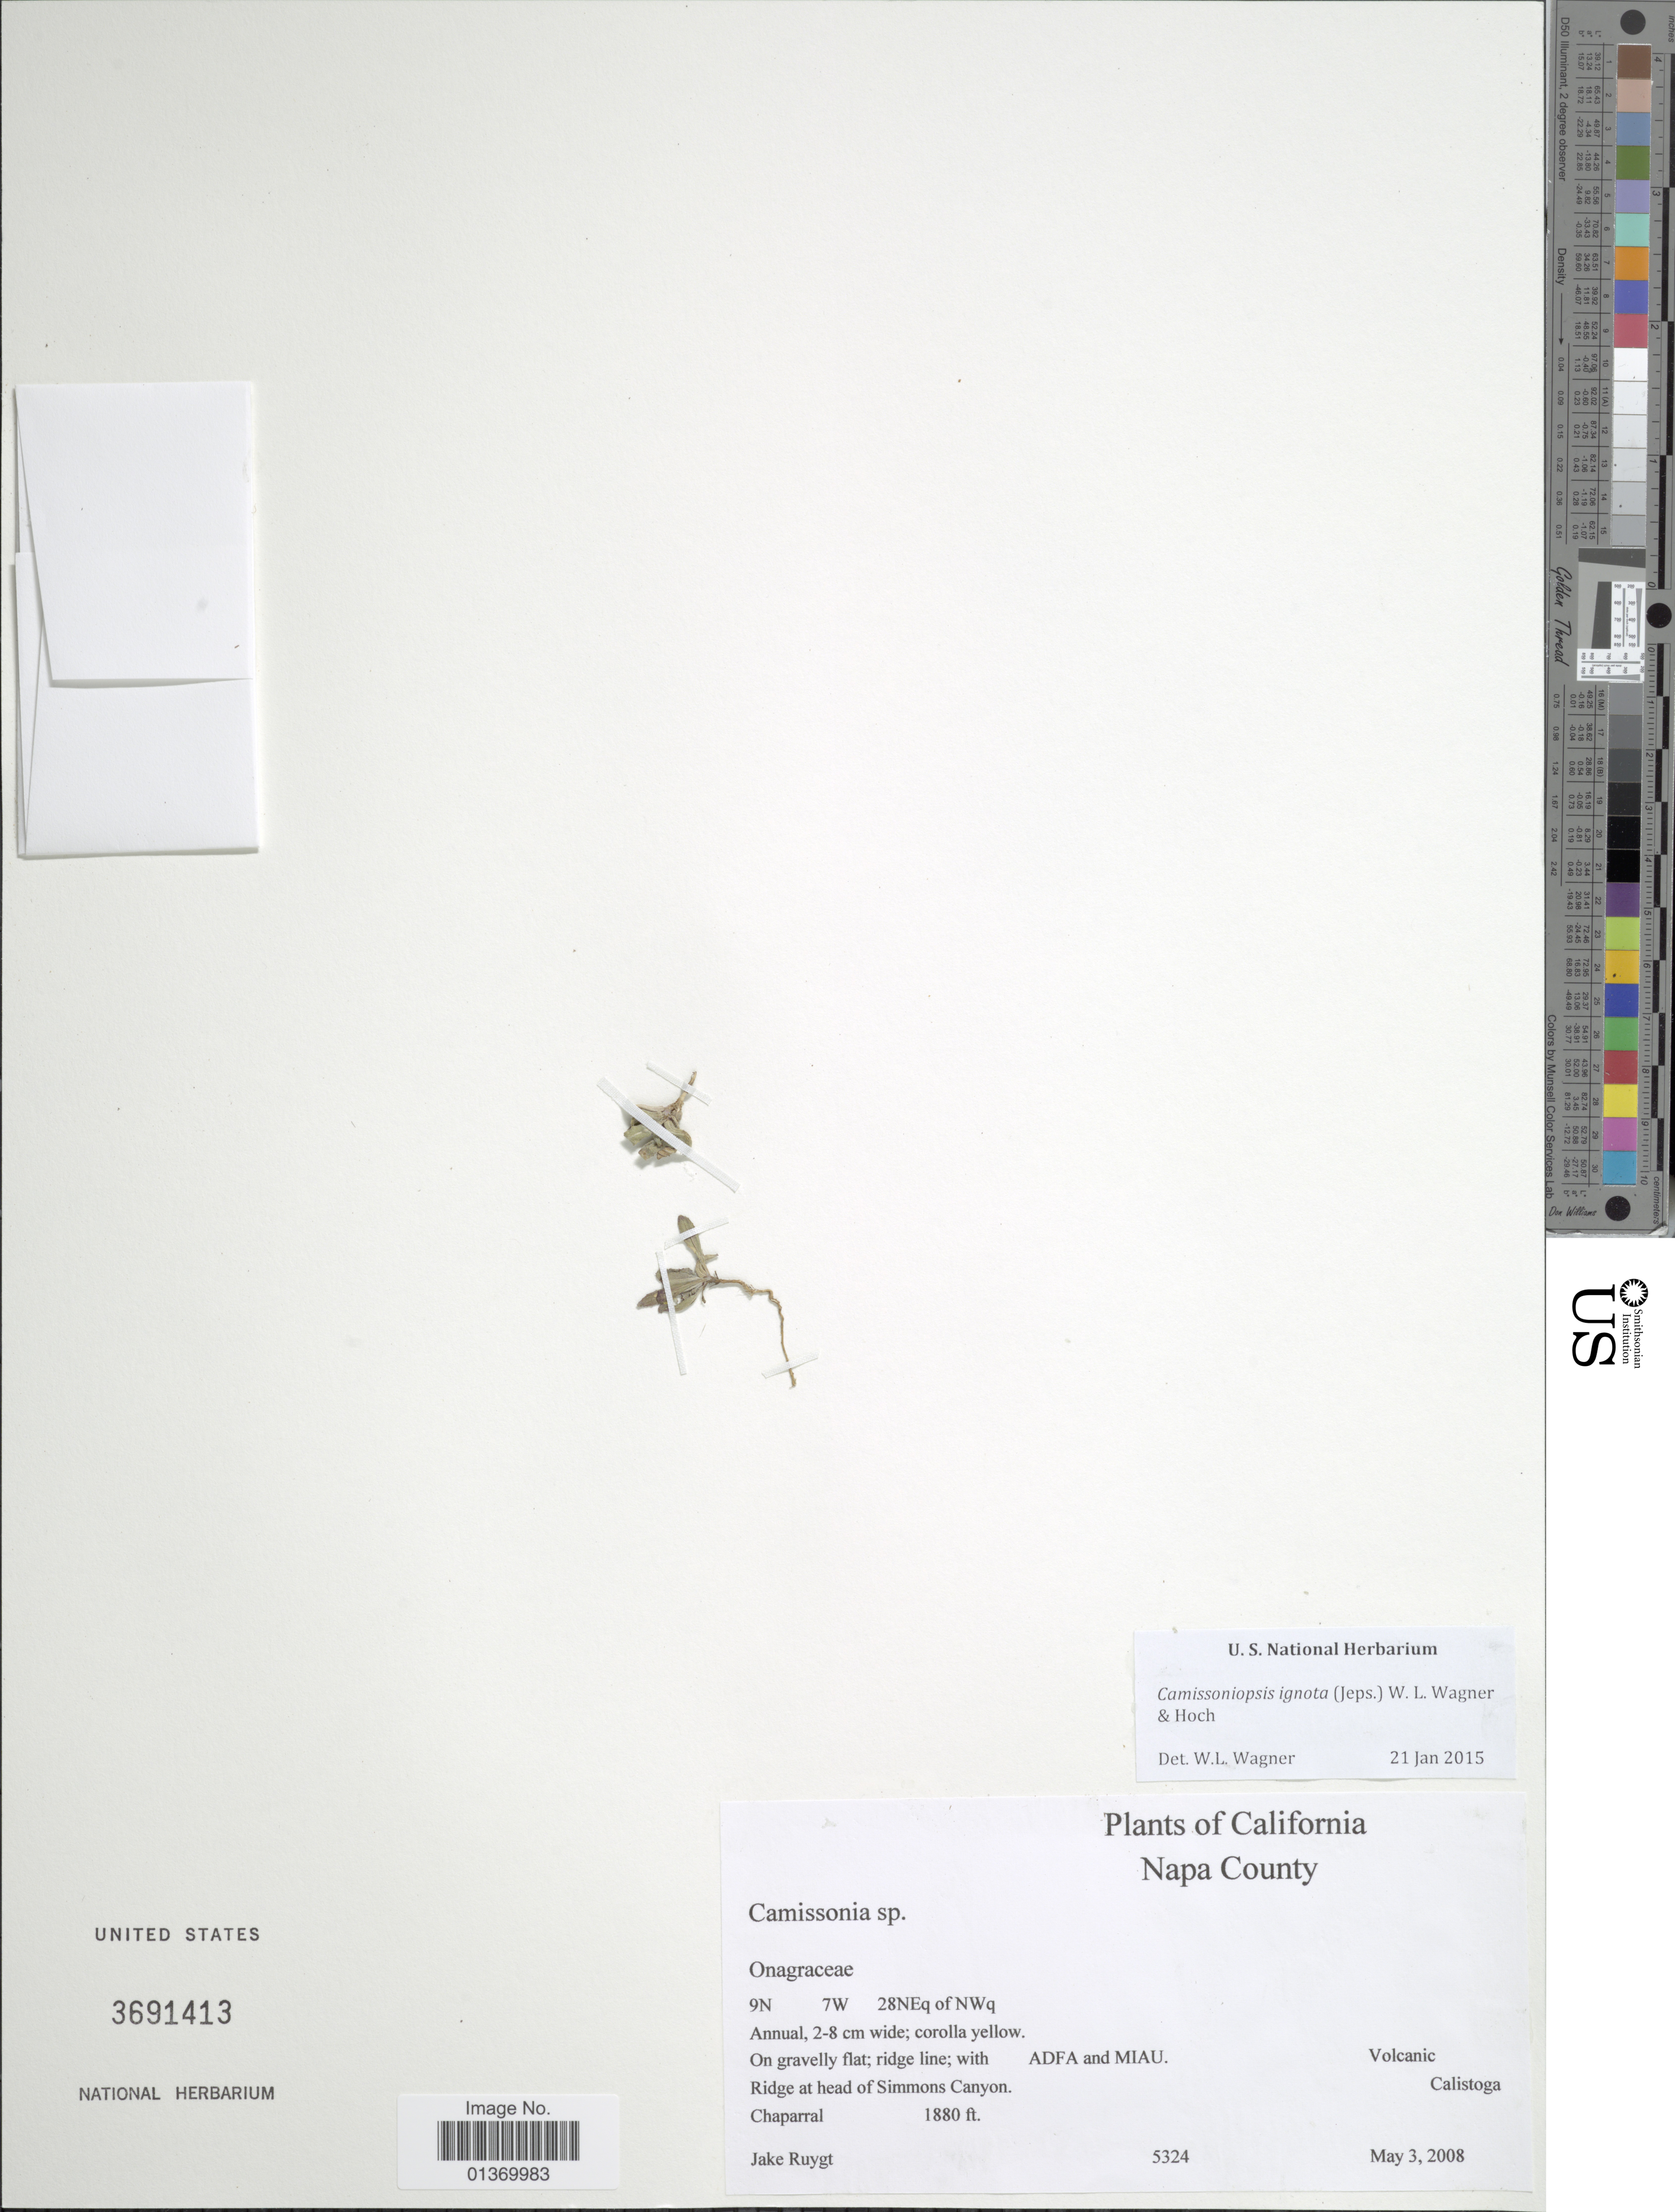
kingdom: Plantae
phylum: Tracheophyta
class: Magnoliopsida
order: Myrtales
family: Onagraceae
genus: Camissoniopsis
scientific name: Camissoniopsis micrantha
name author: (Hornem. ex Spreng.) W.L. Wagner & Hoch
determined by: Wagner, W. L., (BOT), Smithsonian Institution - National Museum of Natural History (UNITED STATES)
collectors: J. A. Ruygt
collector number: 5324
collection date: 2008-05-03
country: United States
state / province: California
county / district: Napa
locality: Napa County. Ridge at head of Simmons Canyon, Chaparral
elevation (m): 573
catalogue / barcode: US 3691413